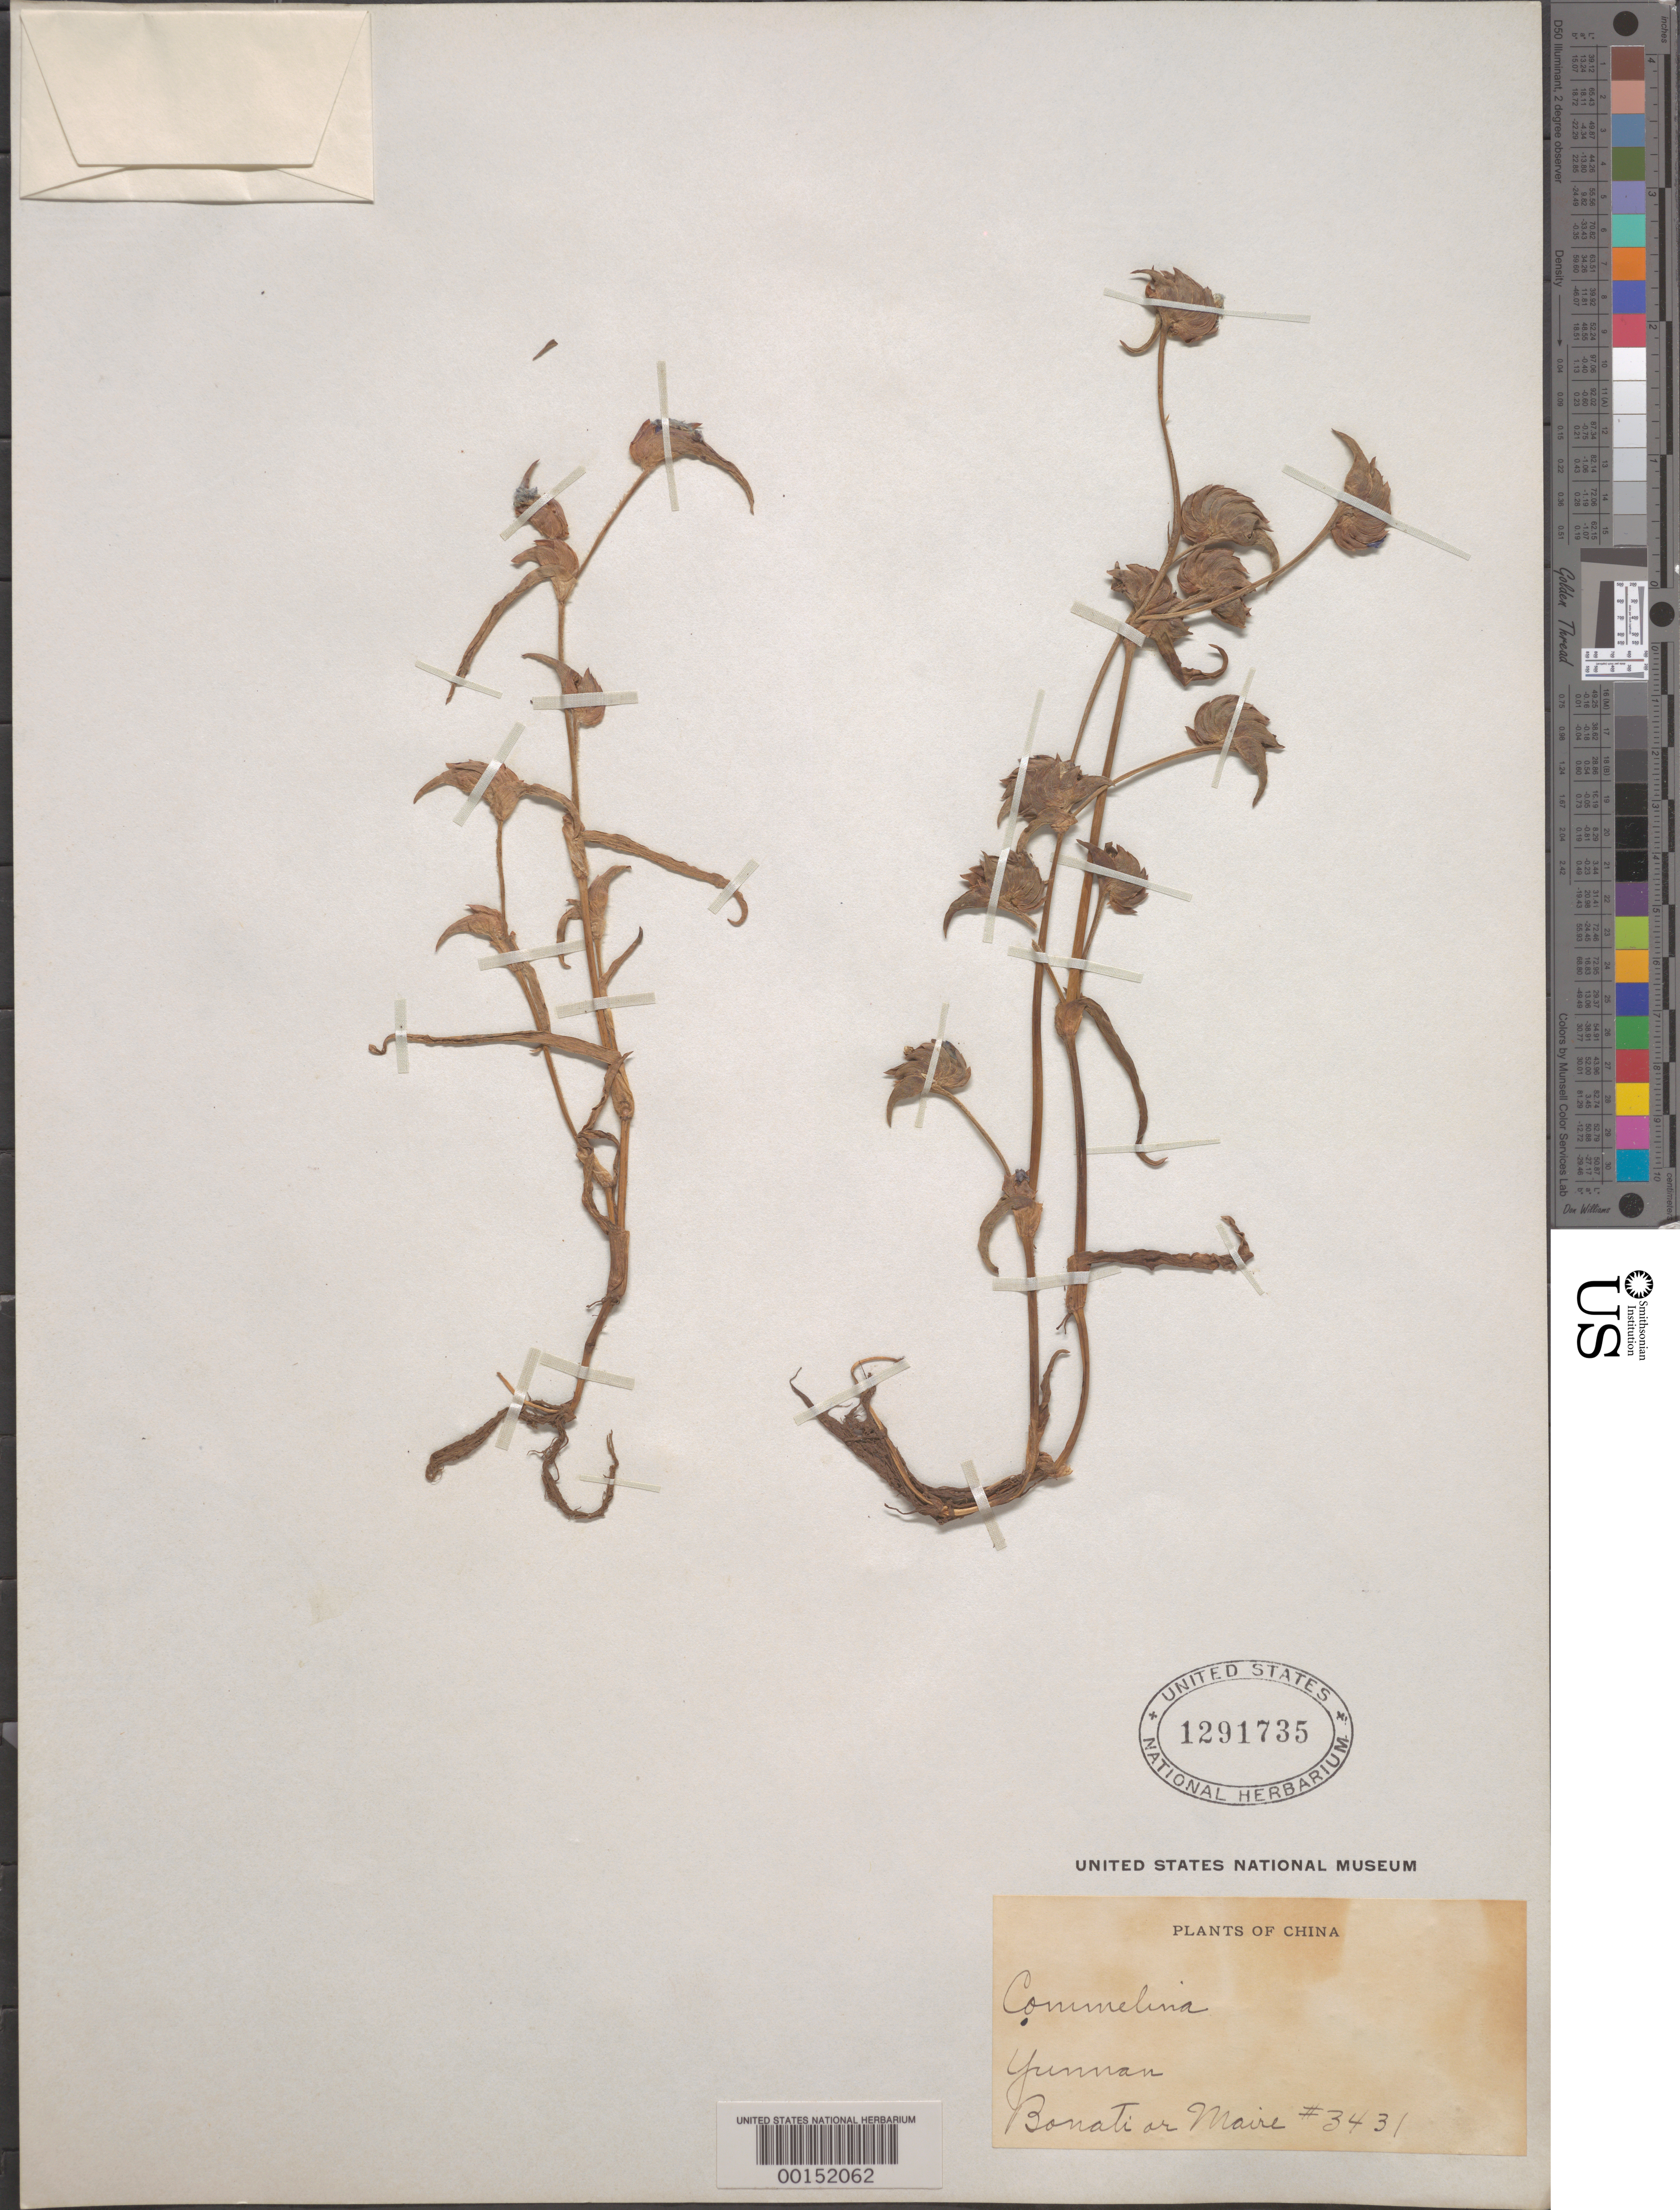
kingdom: Plantae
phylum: Tracheophyta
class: Liliopsida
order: Commelinales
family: Commelinaceae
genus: Cyanotis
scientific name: Cyanotis sp.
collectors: G. Bonati & Maire, --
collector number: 3431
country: China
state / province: Yunnan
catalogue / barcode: US 1291735